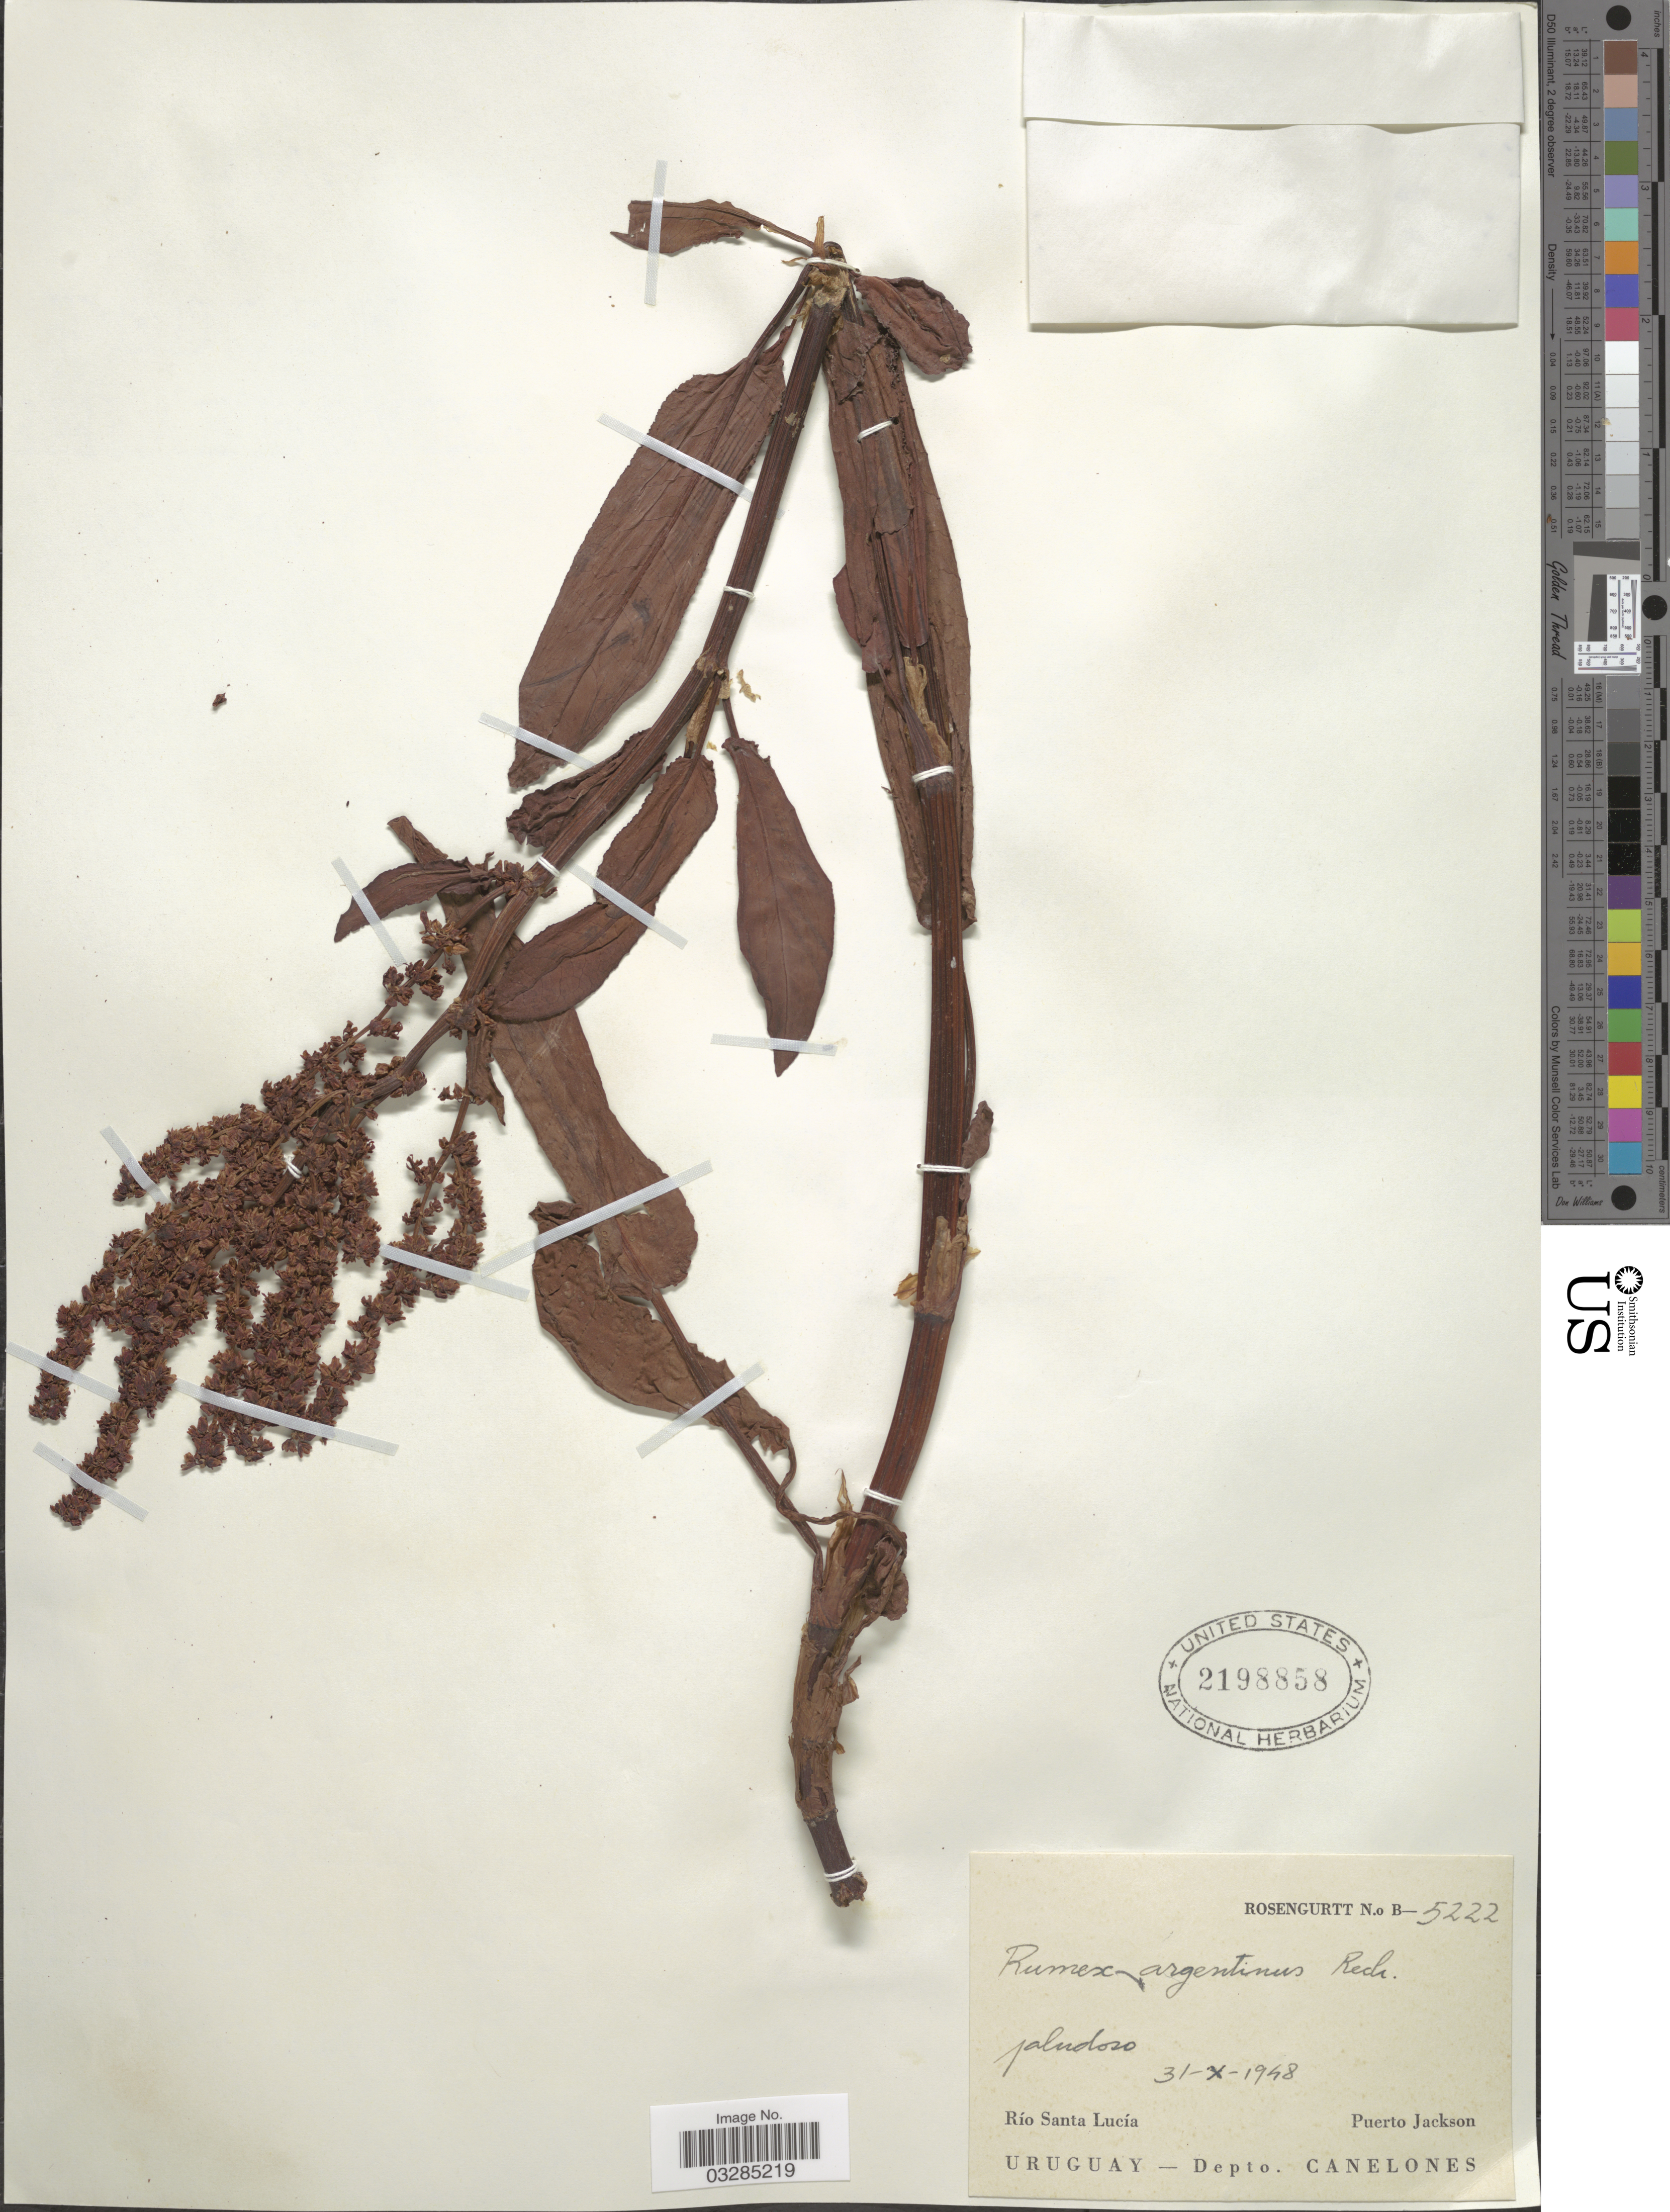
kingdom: Plantae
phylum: Tracheophyta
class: Magnoliopsida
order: Caryophyllales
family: Polygonaceae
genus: Rumex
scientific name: Rumex argentinus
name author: Rech. f.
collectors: Rosengurtt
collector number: B-5222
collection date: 1948-10-31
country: Uruguay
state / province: Canelones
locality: Río Santa Lucía. Puerto Jackson. Depto. Canelones.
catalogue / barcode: US 2198858